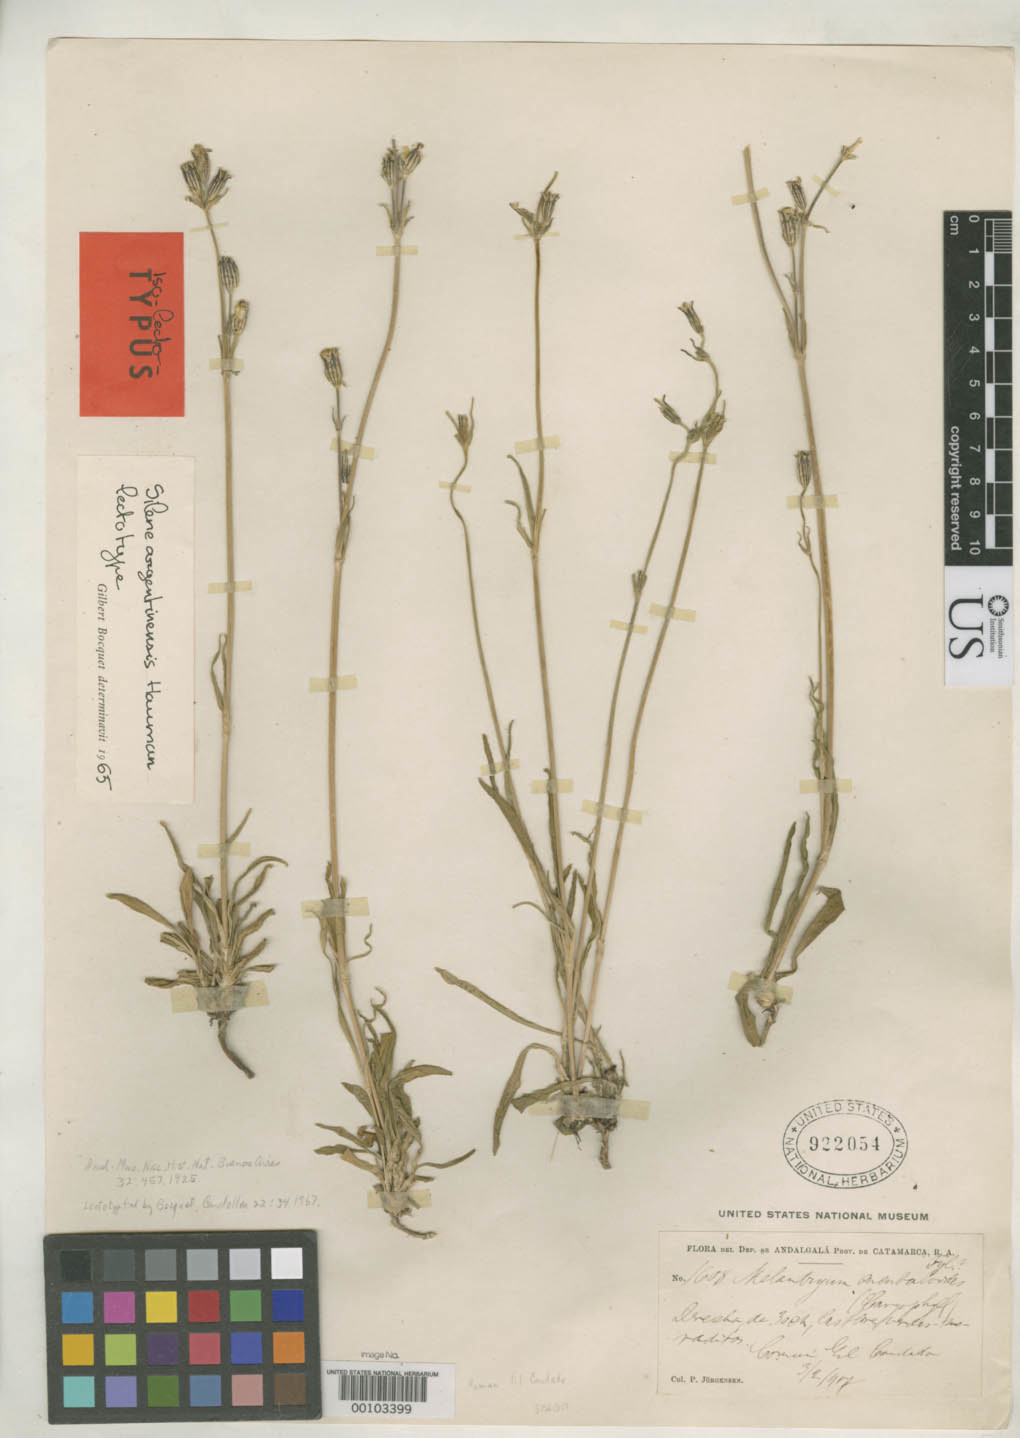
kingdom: Plantae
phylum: Tracheophyta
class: Magnoliopsida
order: Caryophyllales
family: Caryophyllaceae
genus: Silene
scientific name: Silene argentinensis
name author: Hauman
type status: Isolectotype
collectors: P. Jorgensen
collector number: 1608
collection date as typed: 03 Feb 1917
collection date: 1917-02-03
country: Argentina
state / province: Catamarca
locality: Andalagala, El Candado.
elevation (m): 2700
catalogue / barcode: US 922054